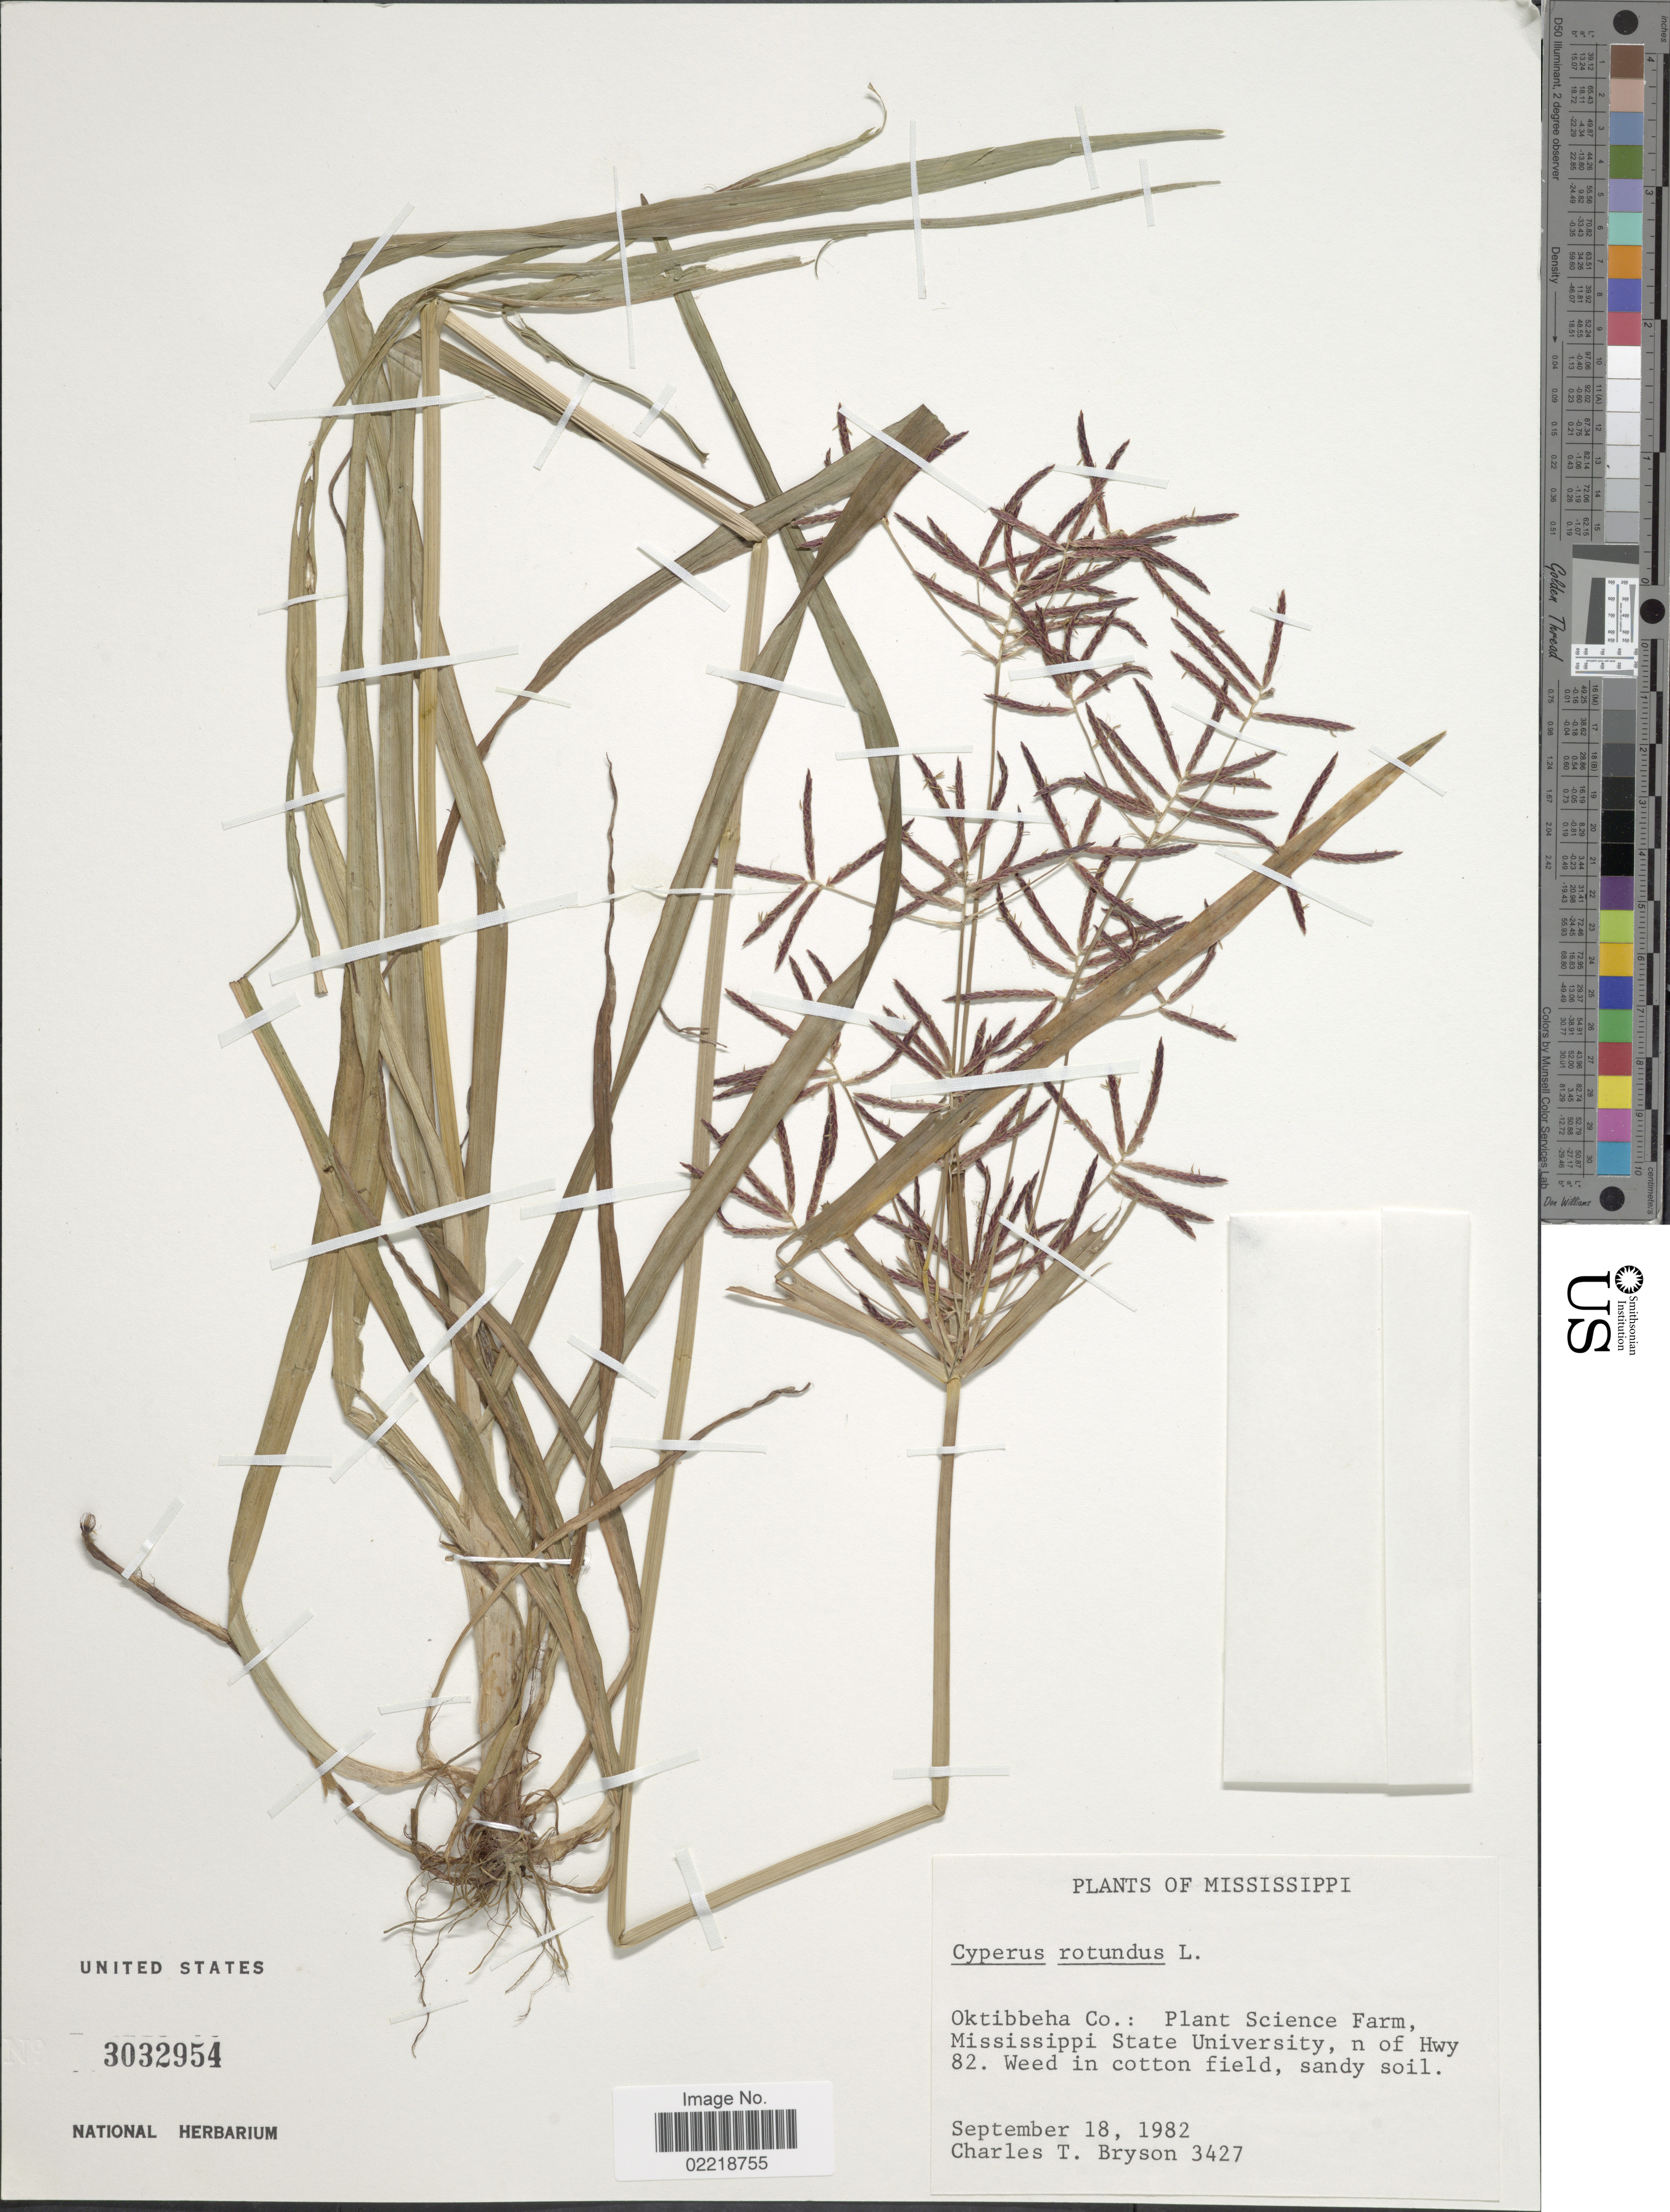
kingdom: Plantae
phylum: Tracheophyta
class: Liliopsida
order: Poales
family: Cyperaceae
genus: Cyperus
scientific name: Cyperus rotundus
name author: L.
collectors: C. Bryson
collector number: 3427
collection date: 1982-09-18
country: United States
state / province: Mississippi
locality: Oktibeha Co.: Plant Science Farm, Mississippi State University, n of Hwy 82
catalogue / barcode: US 3032954